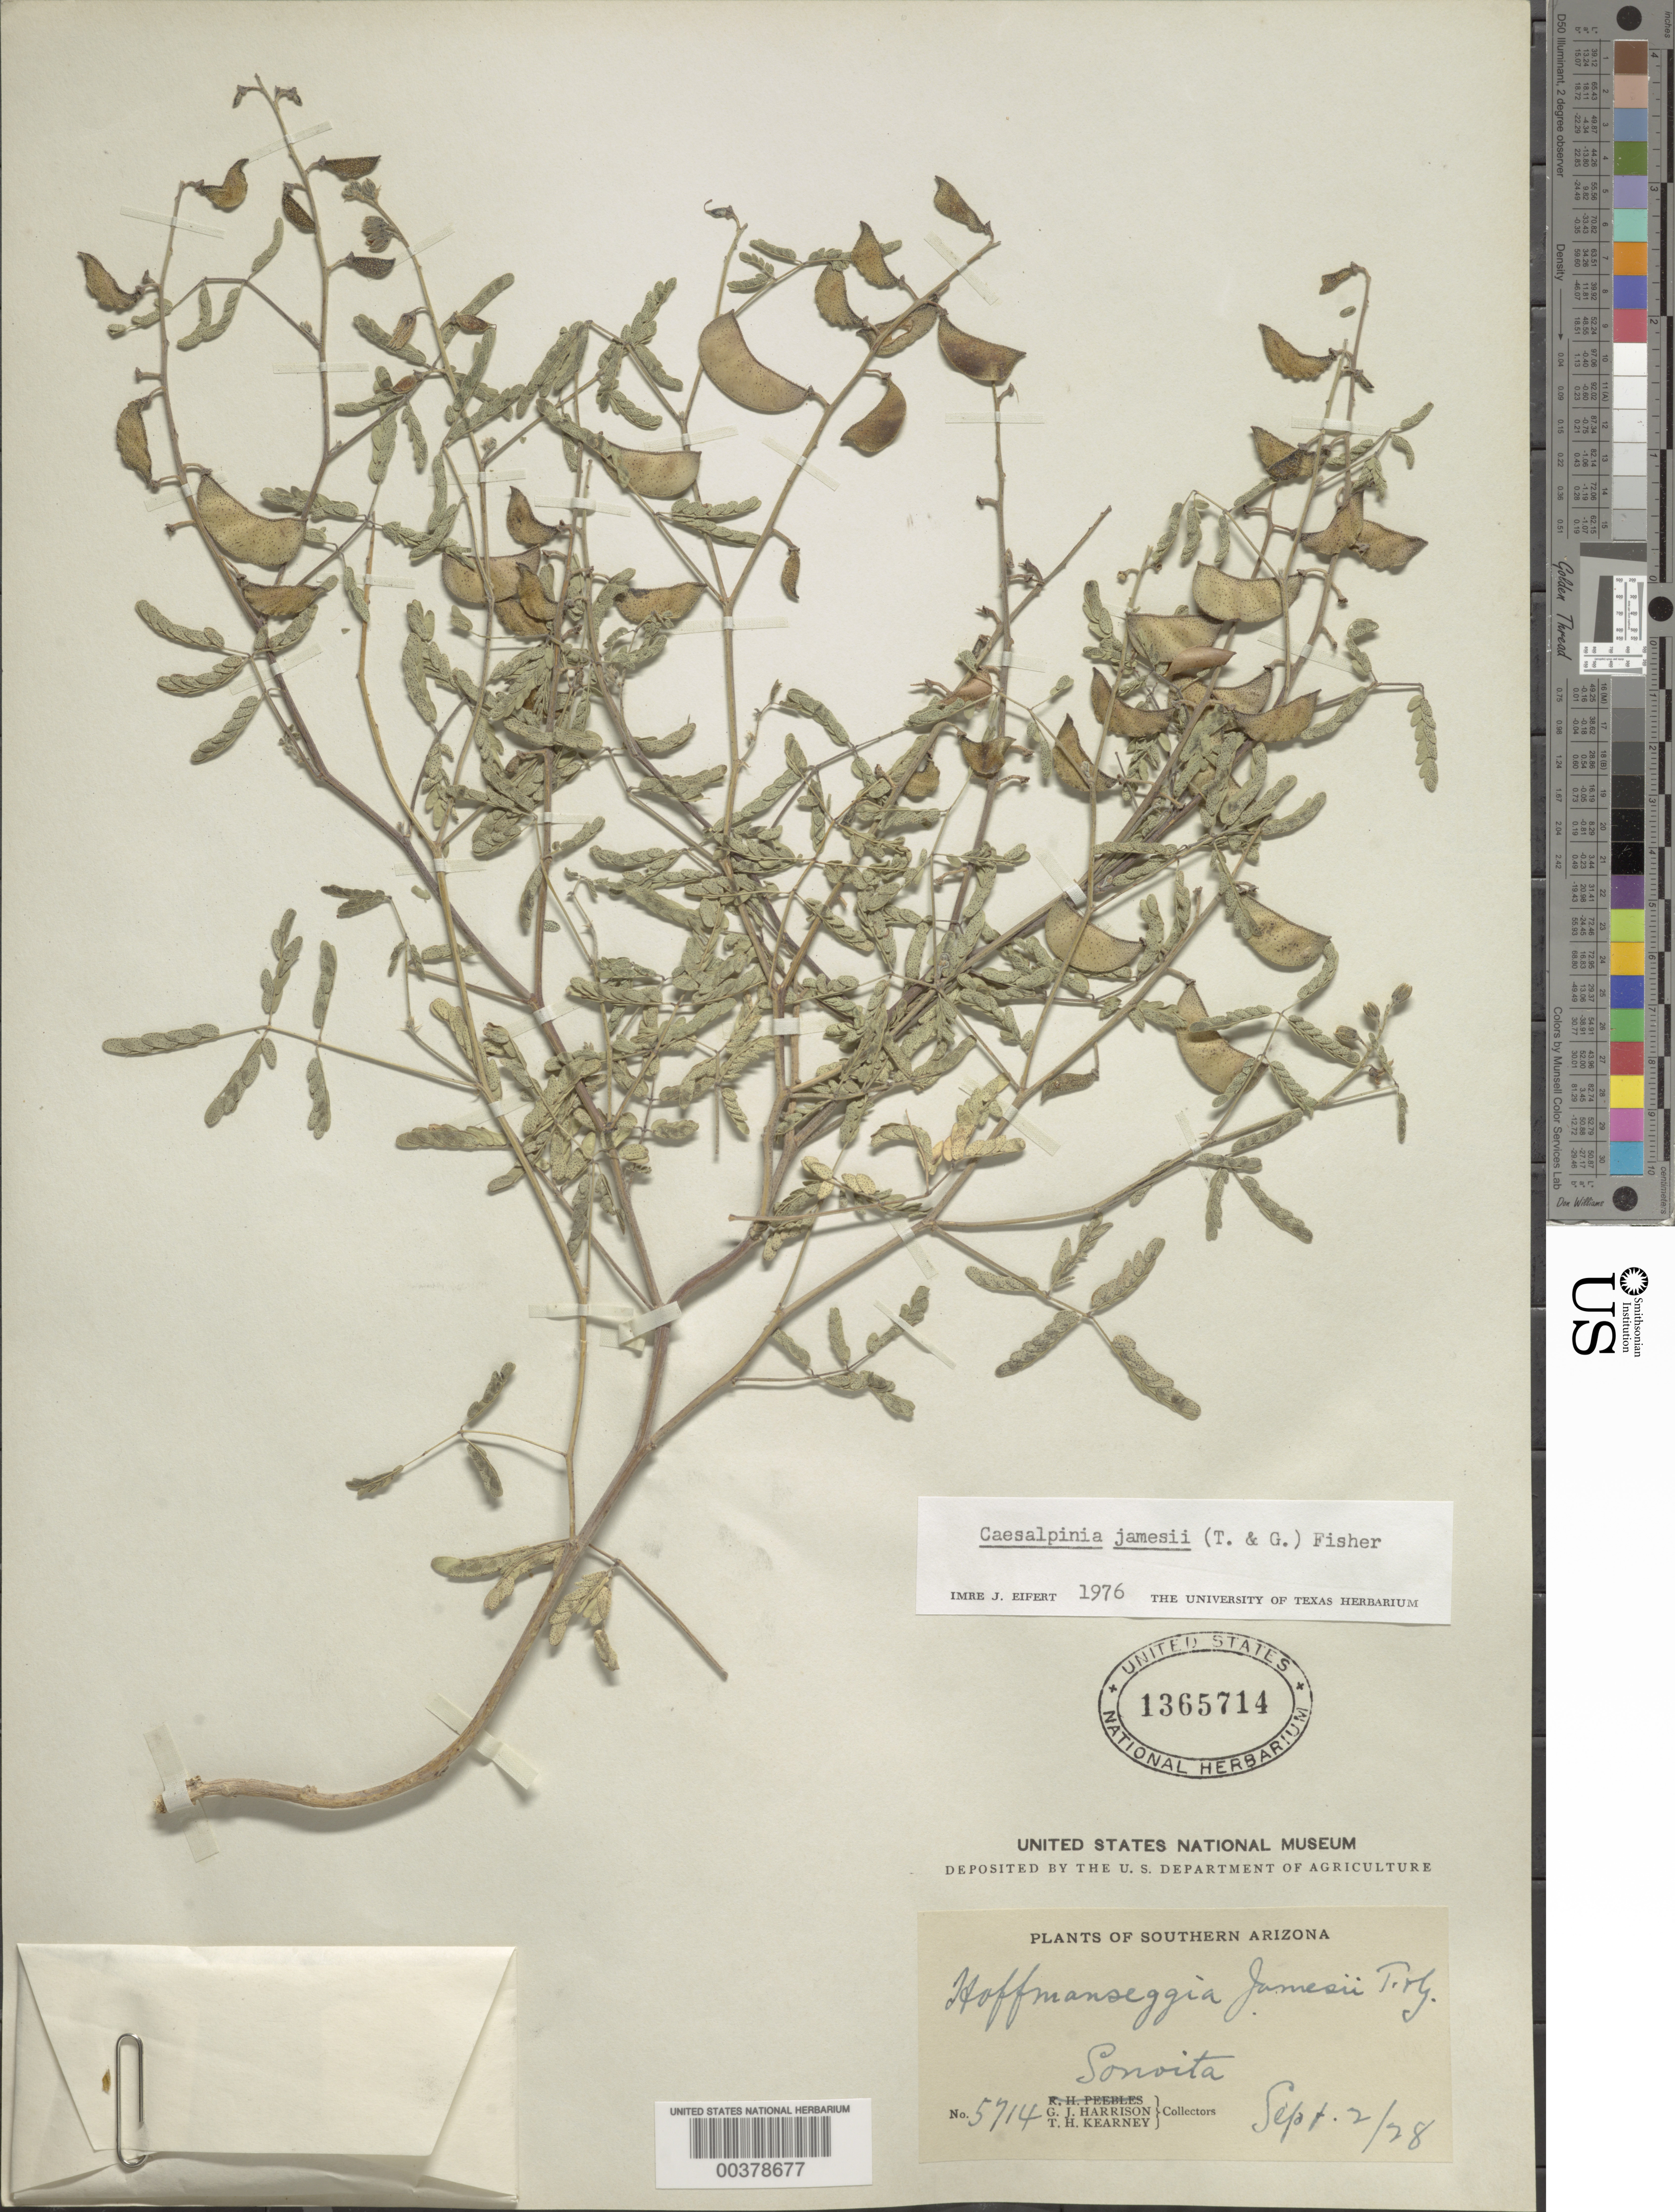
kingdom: Plantae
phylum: Tracheophyta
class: Magnoliopsida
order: Fabales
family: Fabaceae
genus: Pomaria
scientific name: Pomaria jamesii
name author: (Torr. & A. Gray) Walp.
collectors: G. J. Harrison & T. H. Kearney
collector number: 5714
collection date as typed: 02 Sep 1928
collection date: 1928-09-02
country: United States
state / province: Arizona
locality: Sonoita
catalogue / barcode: US 1365714